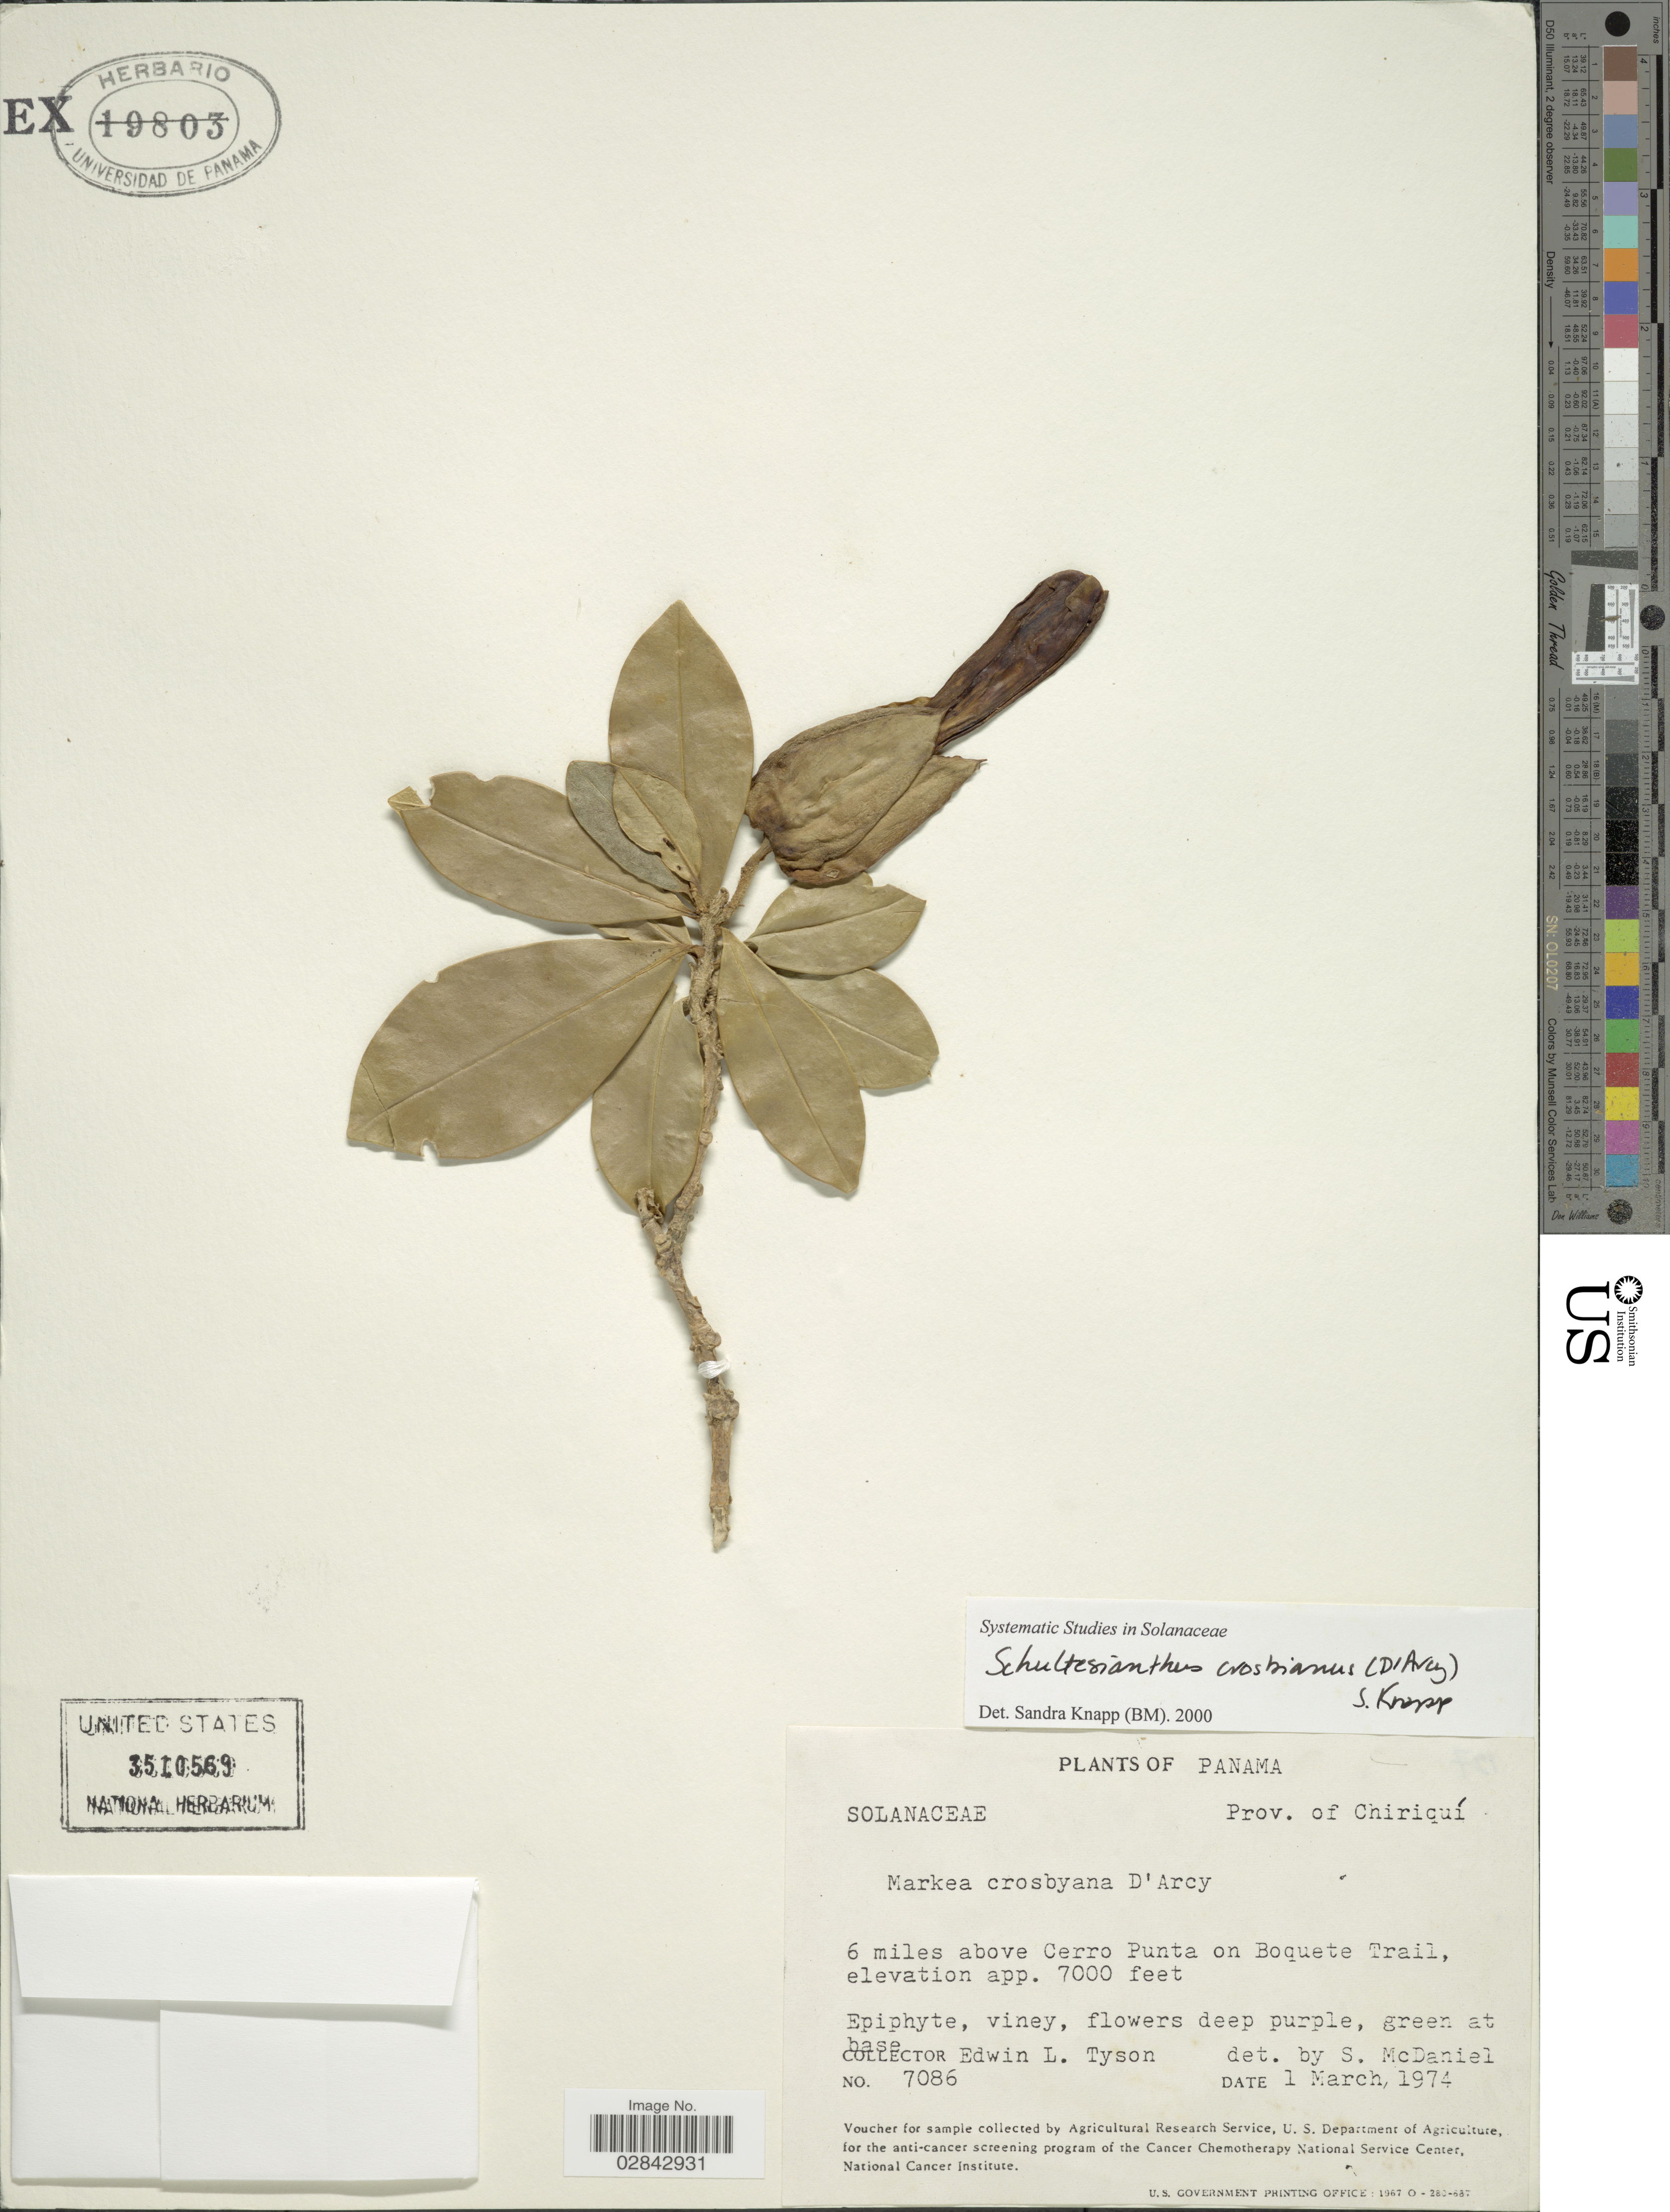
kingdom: Plantae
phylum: Tracheophyta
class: Magnoliopsida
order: Solanales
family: Solanaceae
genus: Schultesianthus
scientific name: Schultesianthus crosbyanus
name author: (D'Arcy) S. Knapp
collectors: E. L. Tyson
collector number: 7086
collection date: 1974-03-01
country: Panama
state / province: Chiriqui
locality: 6 miles above Cerro Punta on Boquete Trail.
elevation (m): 2134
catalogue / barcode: US 3510569